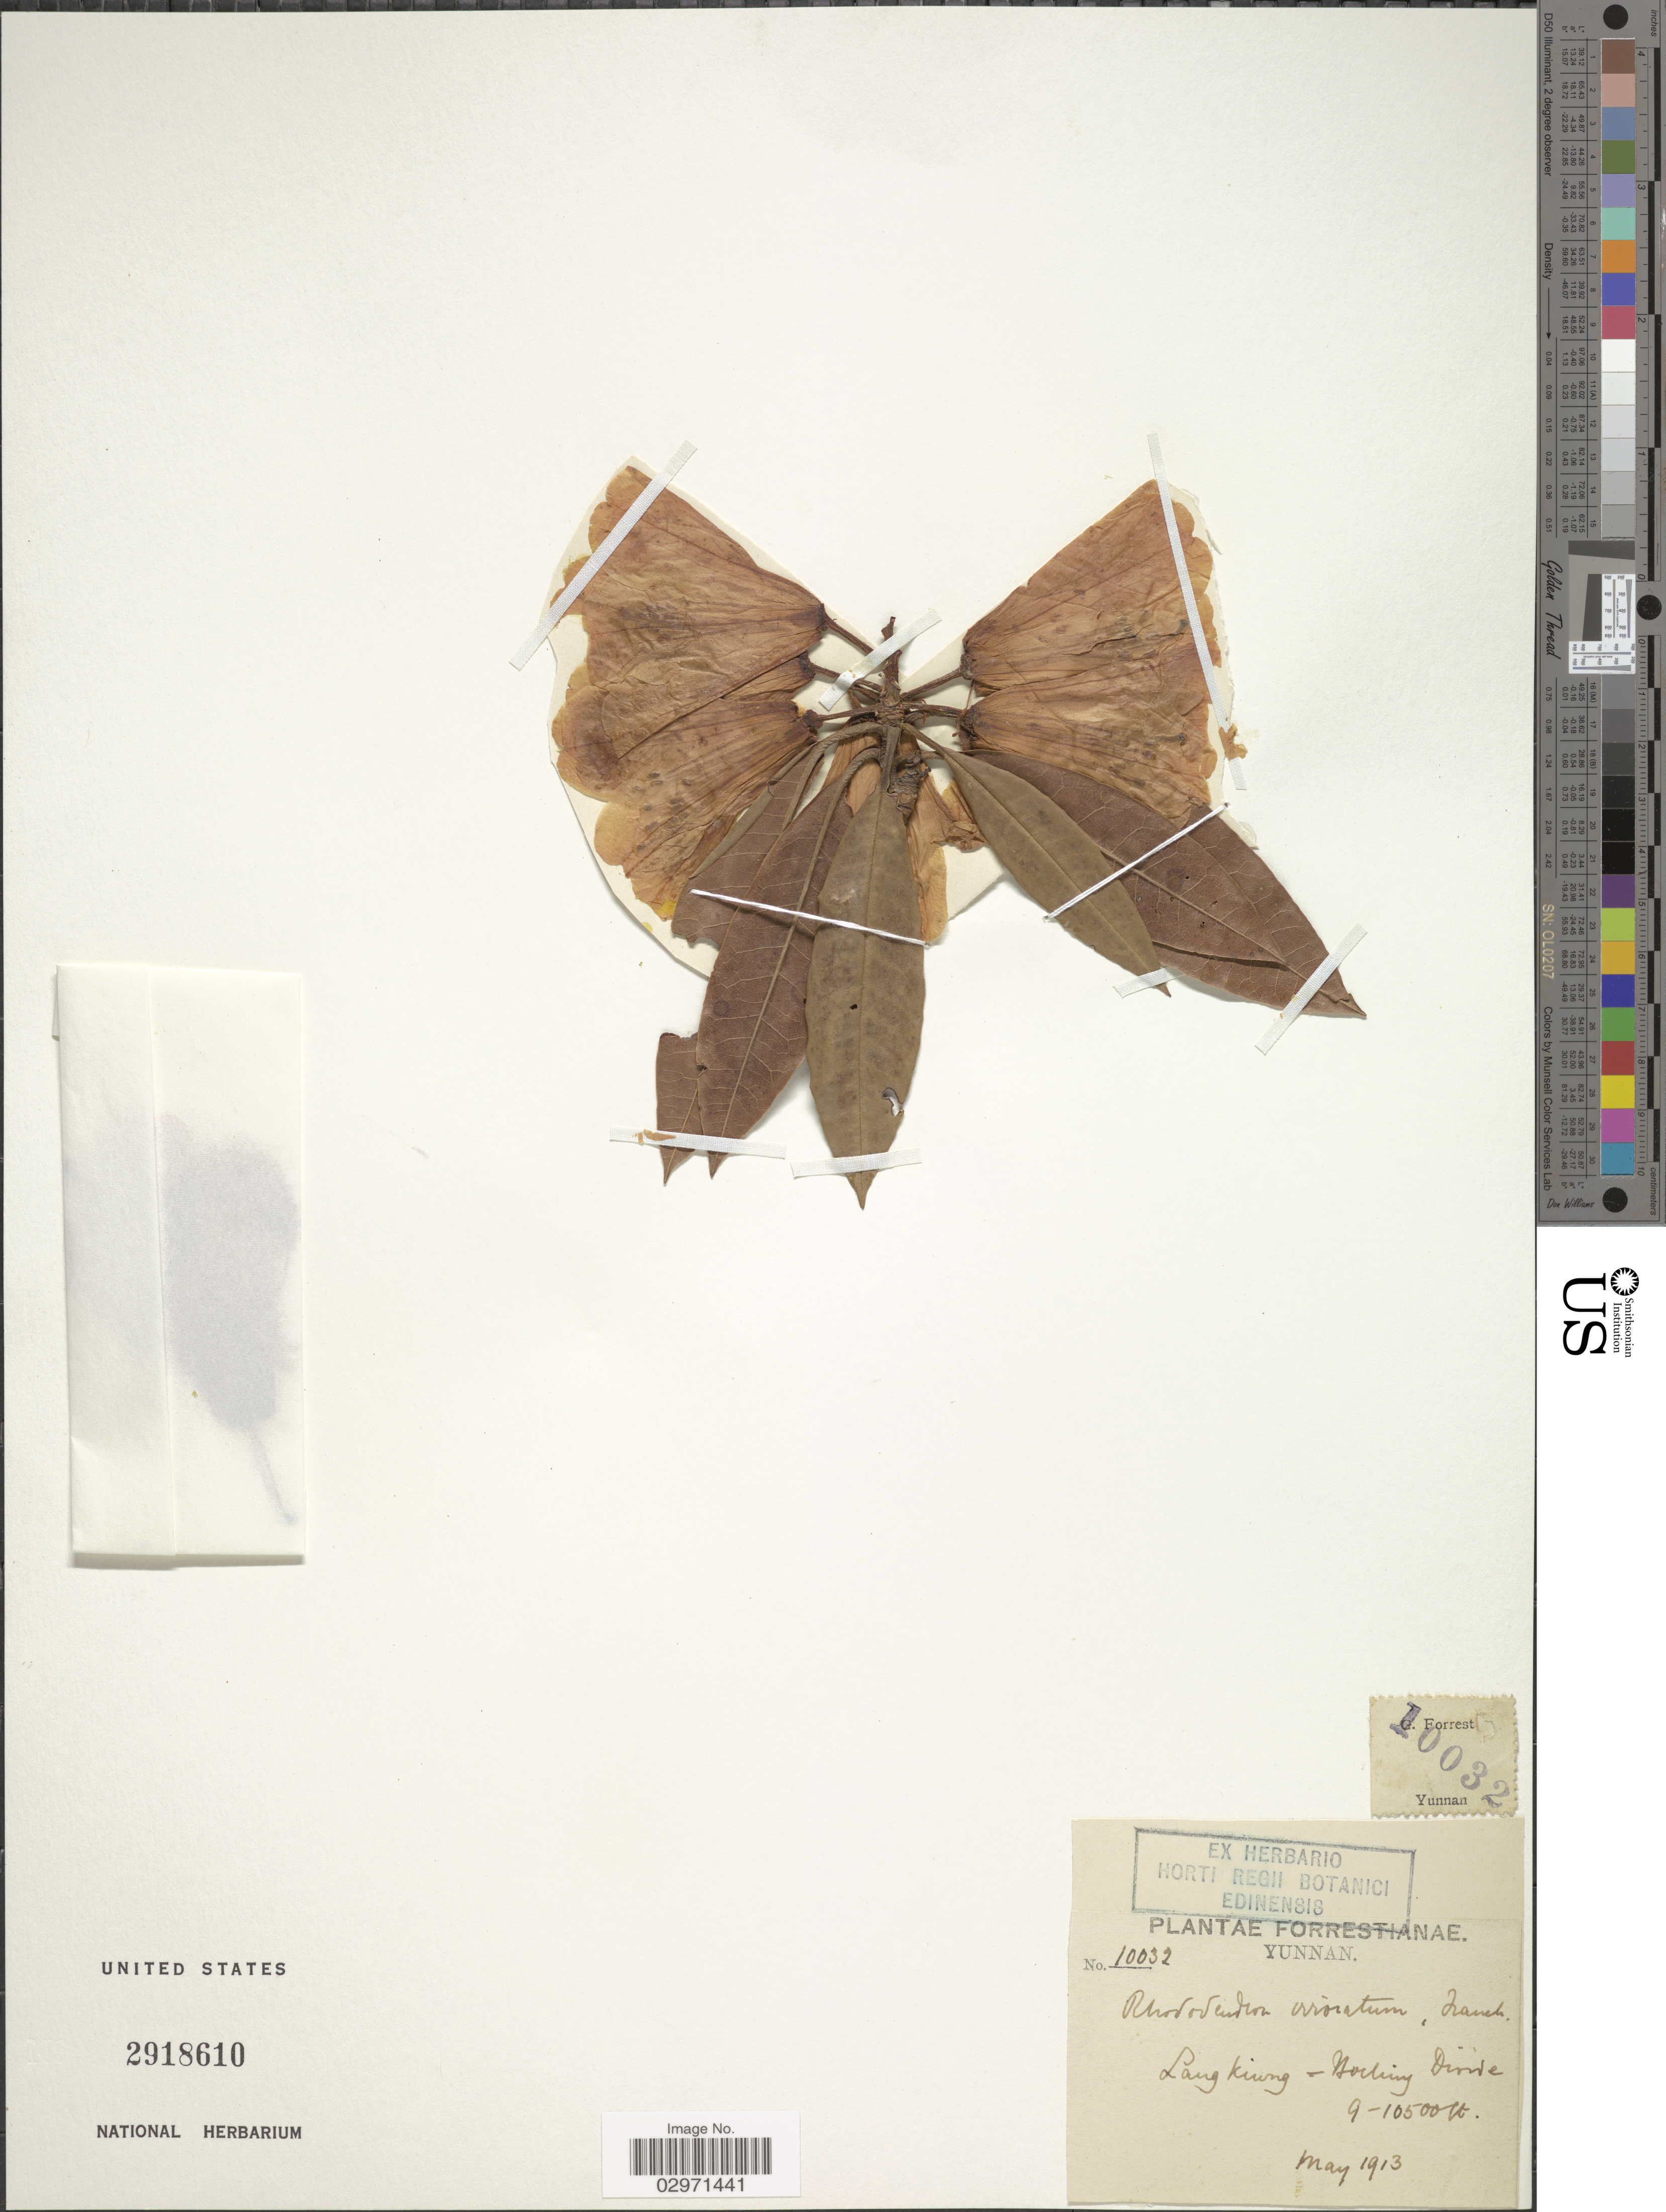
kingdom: Plantae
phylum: Tracheophyta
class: Magnoliopsida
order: Ericales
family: Ericaceae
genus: Rhododendron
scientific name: Rhododendron irroratum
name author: Franch.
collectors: G. Forrest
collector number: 10032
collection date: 1913-05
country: China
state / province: Yunnan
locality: Lang Kiung-Hoching Divide.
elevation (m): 2743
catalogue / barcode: US 2918610